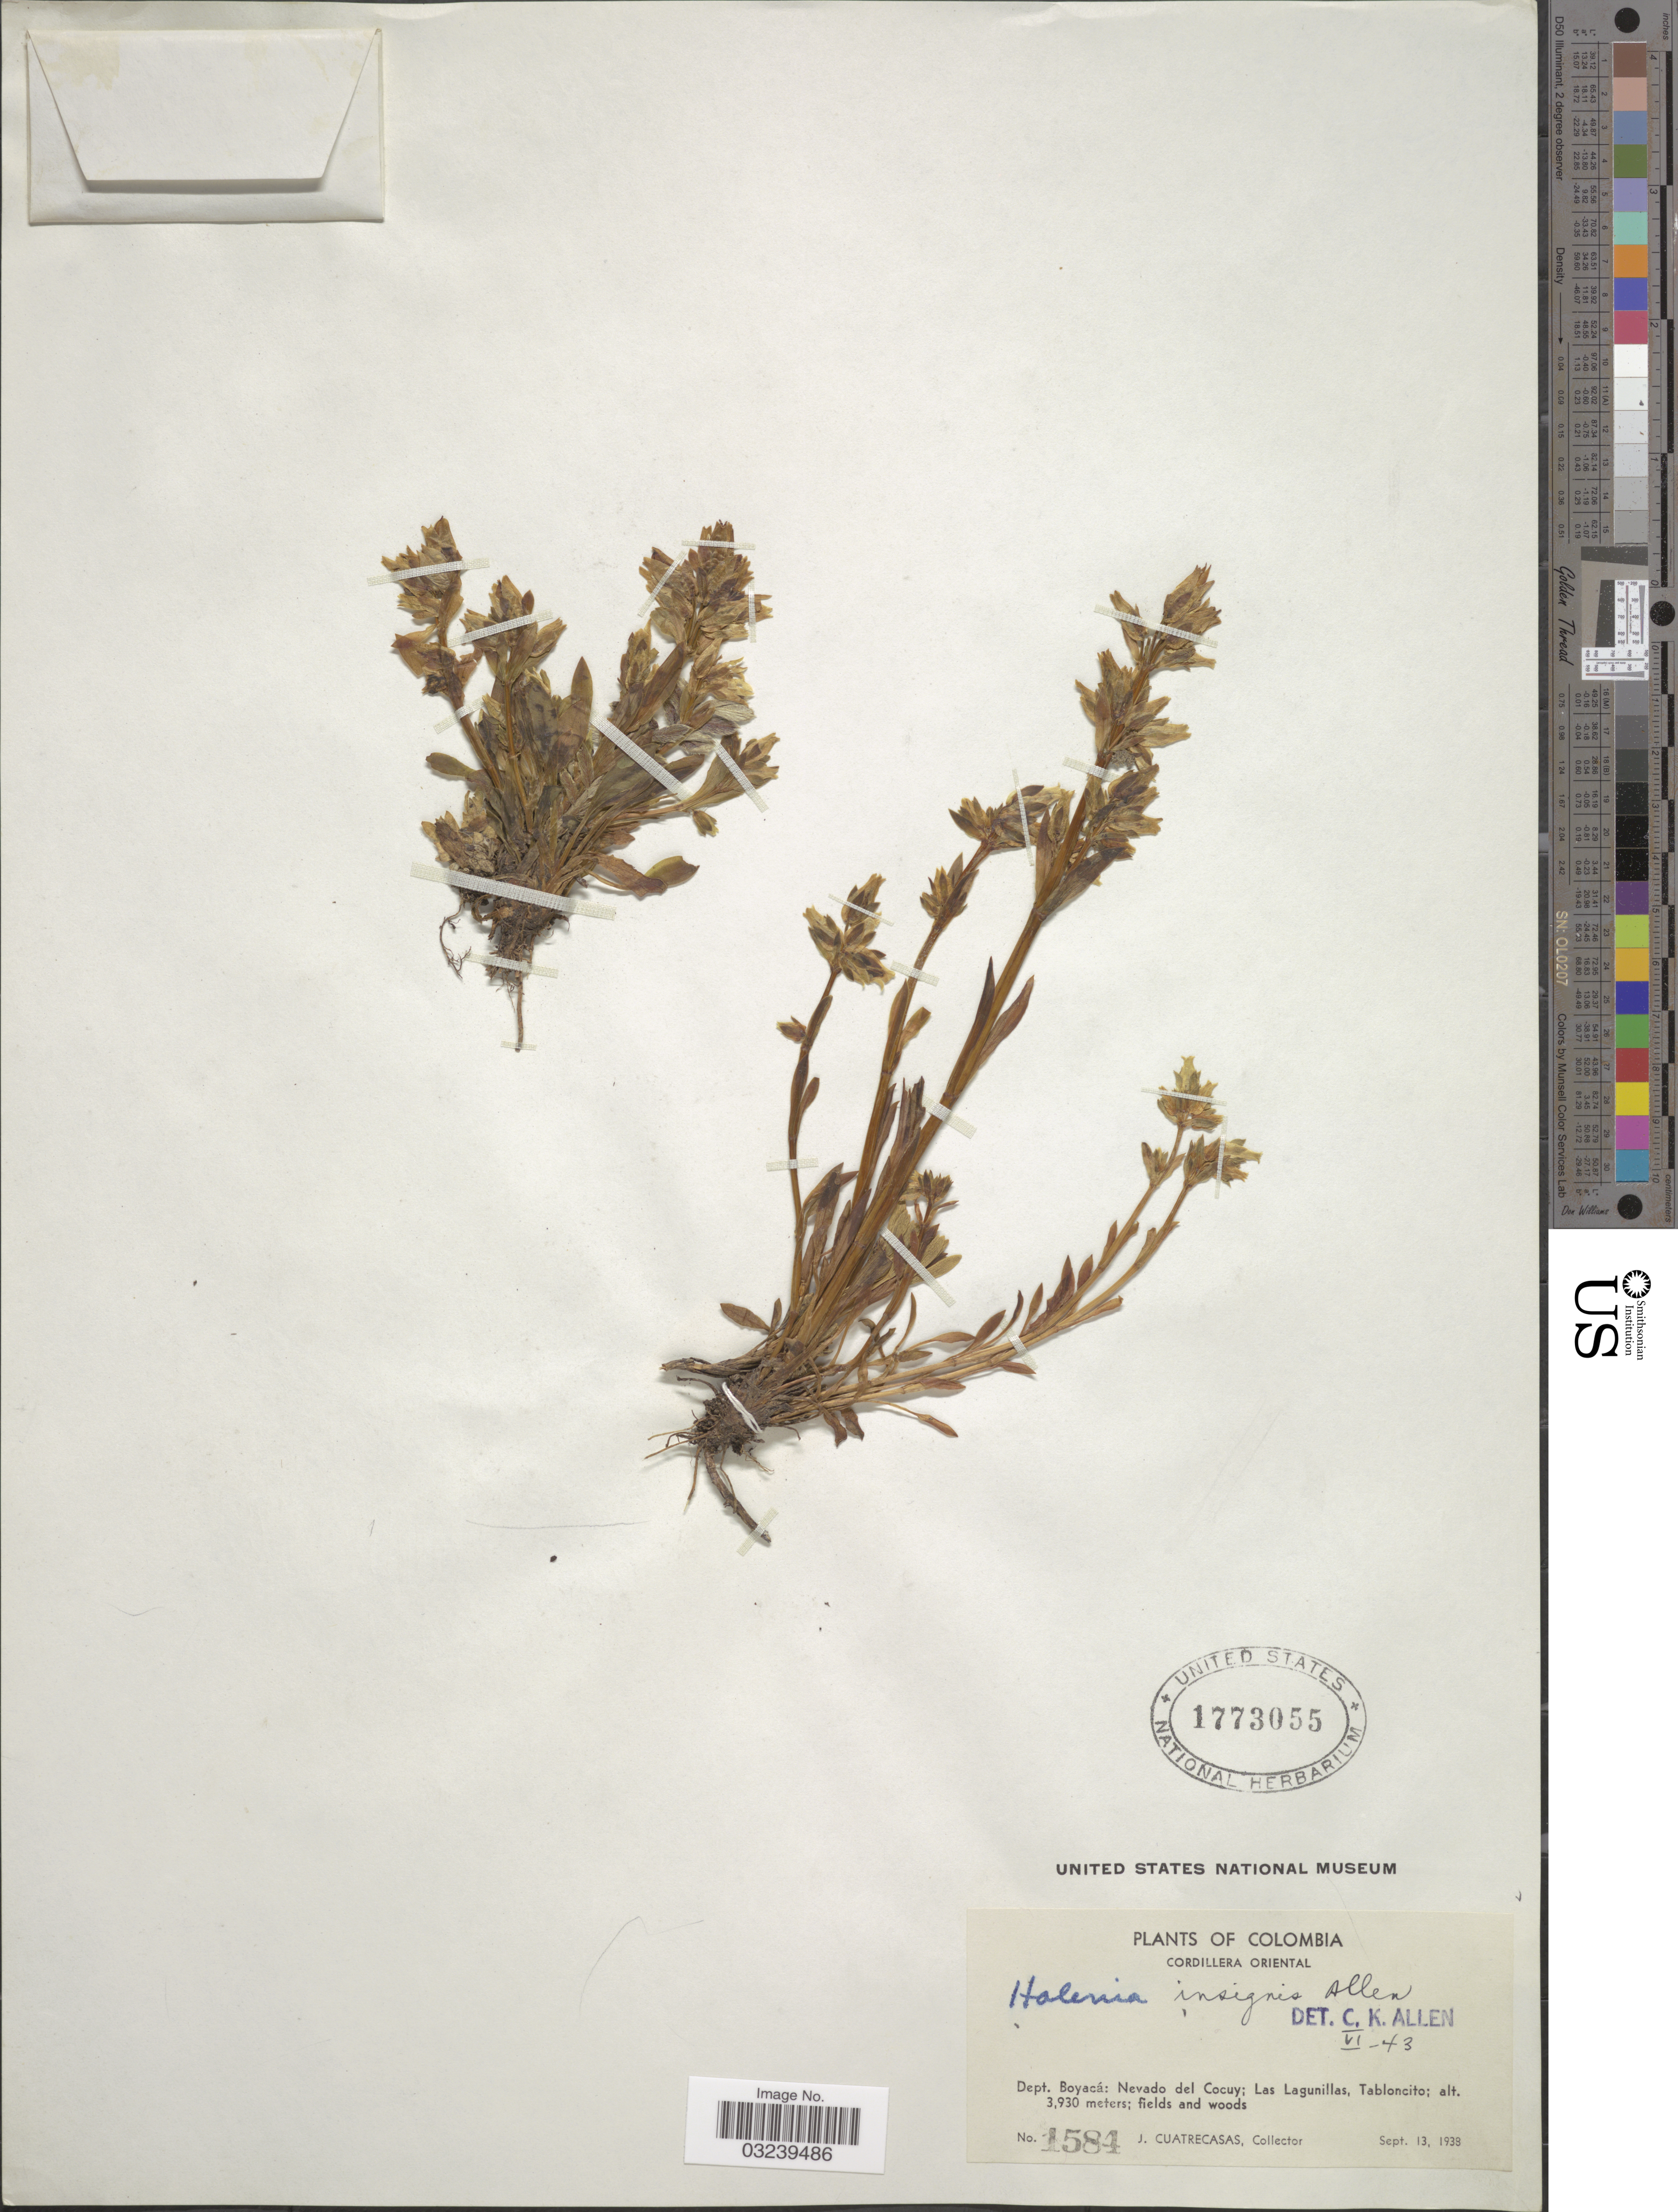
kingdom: Plantae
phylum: Tracheophyta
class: Magnoliopsida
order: Gentianales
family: Gentianaceae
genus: Halenia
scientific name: Halenia insignis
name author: C.K. Allen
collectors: J. Cuatrecasas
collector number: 1584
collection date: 1938-09-13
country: Colombia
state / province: Boyacá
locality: Cordillera Oriental, Dept. Boyacá: Nevado del Cocuy; Las Lagunillas, Tabloncito.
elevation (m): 3930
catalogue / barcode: US 1773055